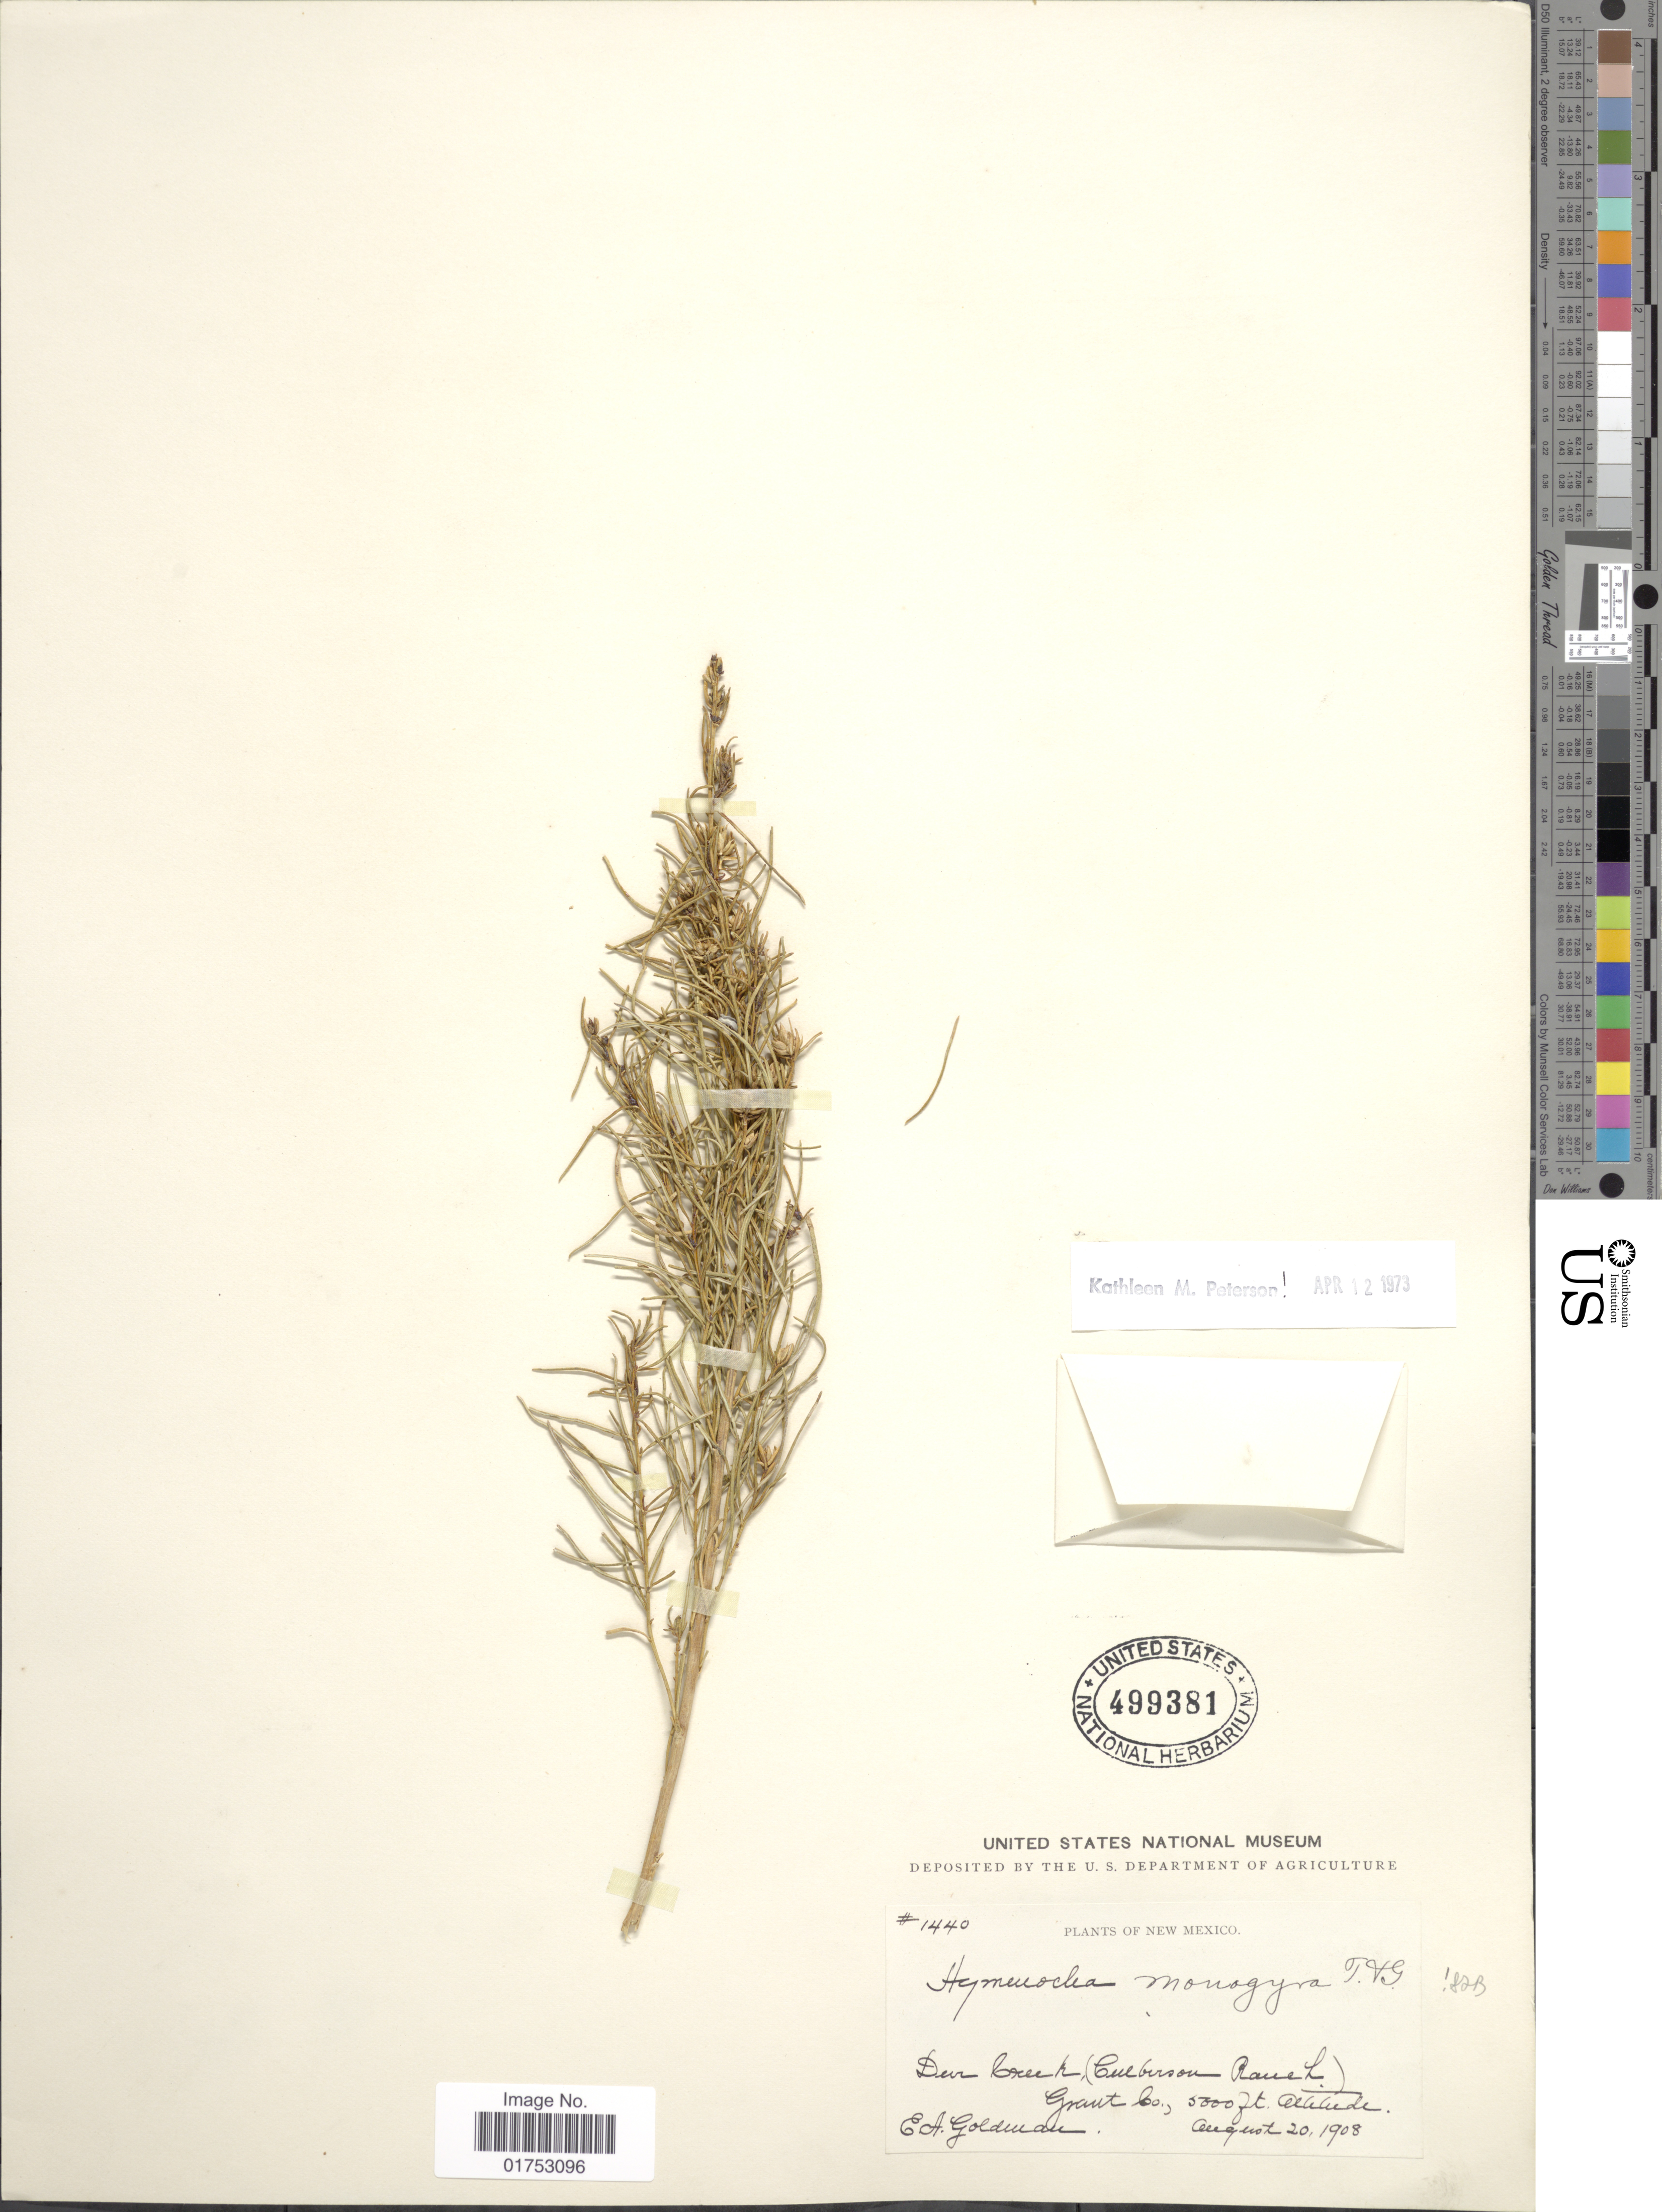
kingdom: Plantae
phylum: Tracheophyta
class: Magnoliopsida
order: Asterales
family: Asteraceae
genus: Hymenoclea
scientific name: Hymenoclea monogyra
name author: Torr. & A. Gray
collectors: E. A. Goldman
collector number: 1440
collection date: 1908-08-20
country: United States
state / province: New Mexico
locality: Deer Creek (Culberson Ranch), Grant Co.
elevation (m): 1524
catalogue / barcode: US 499381